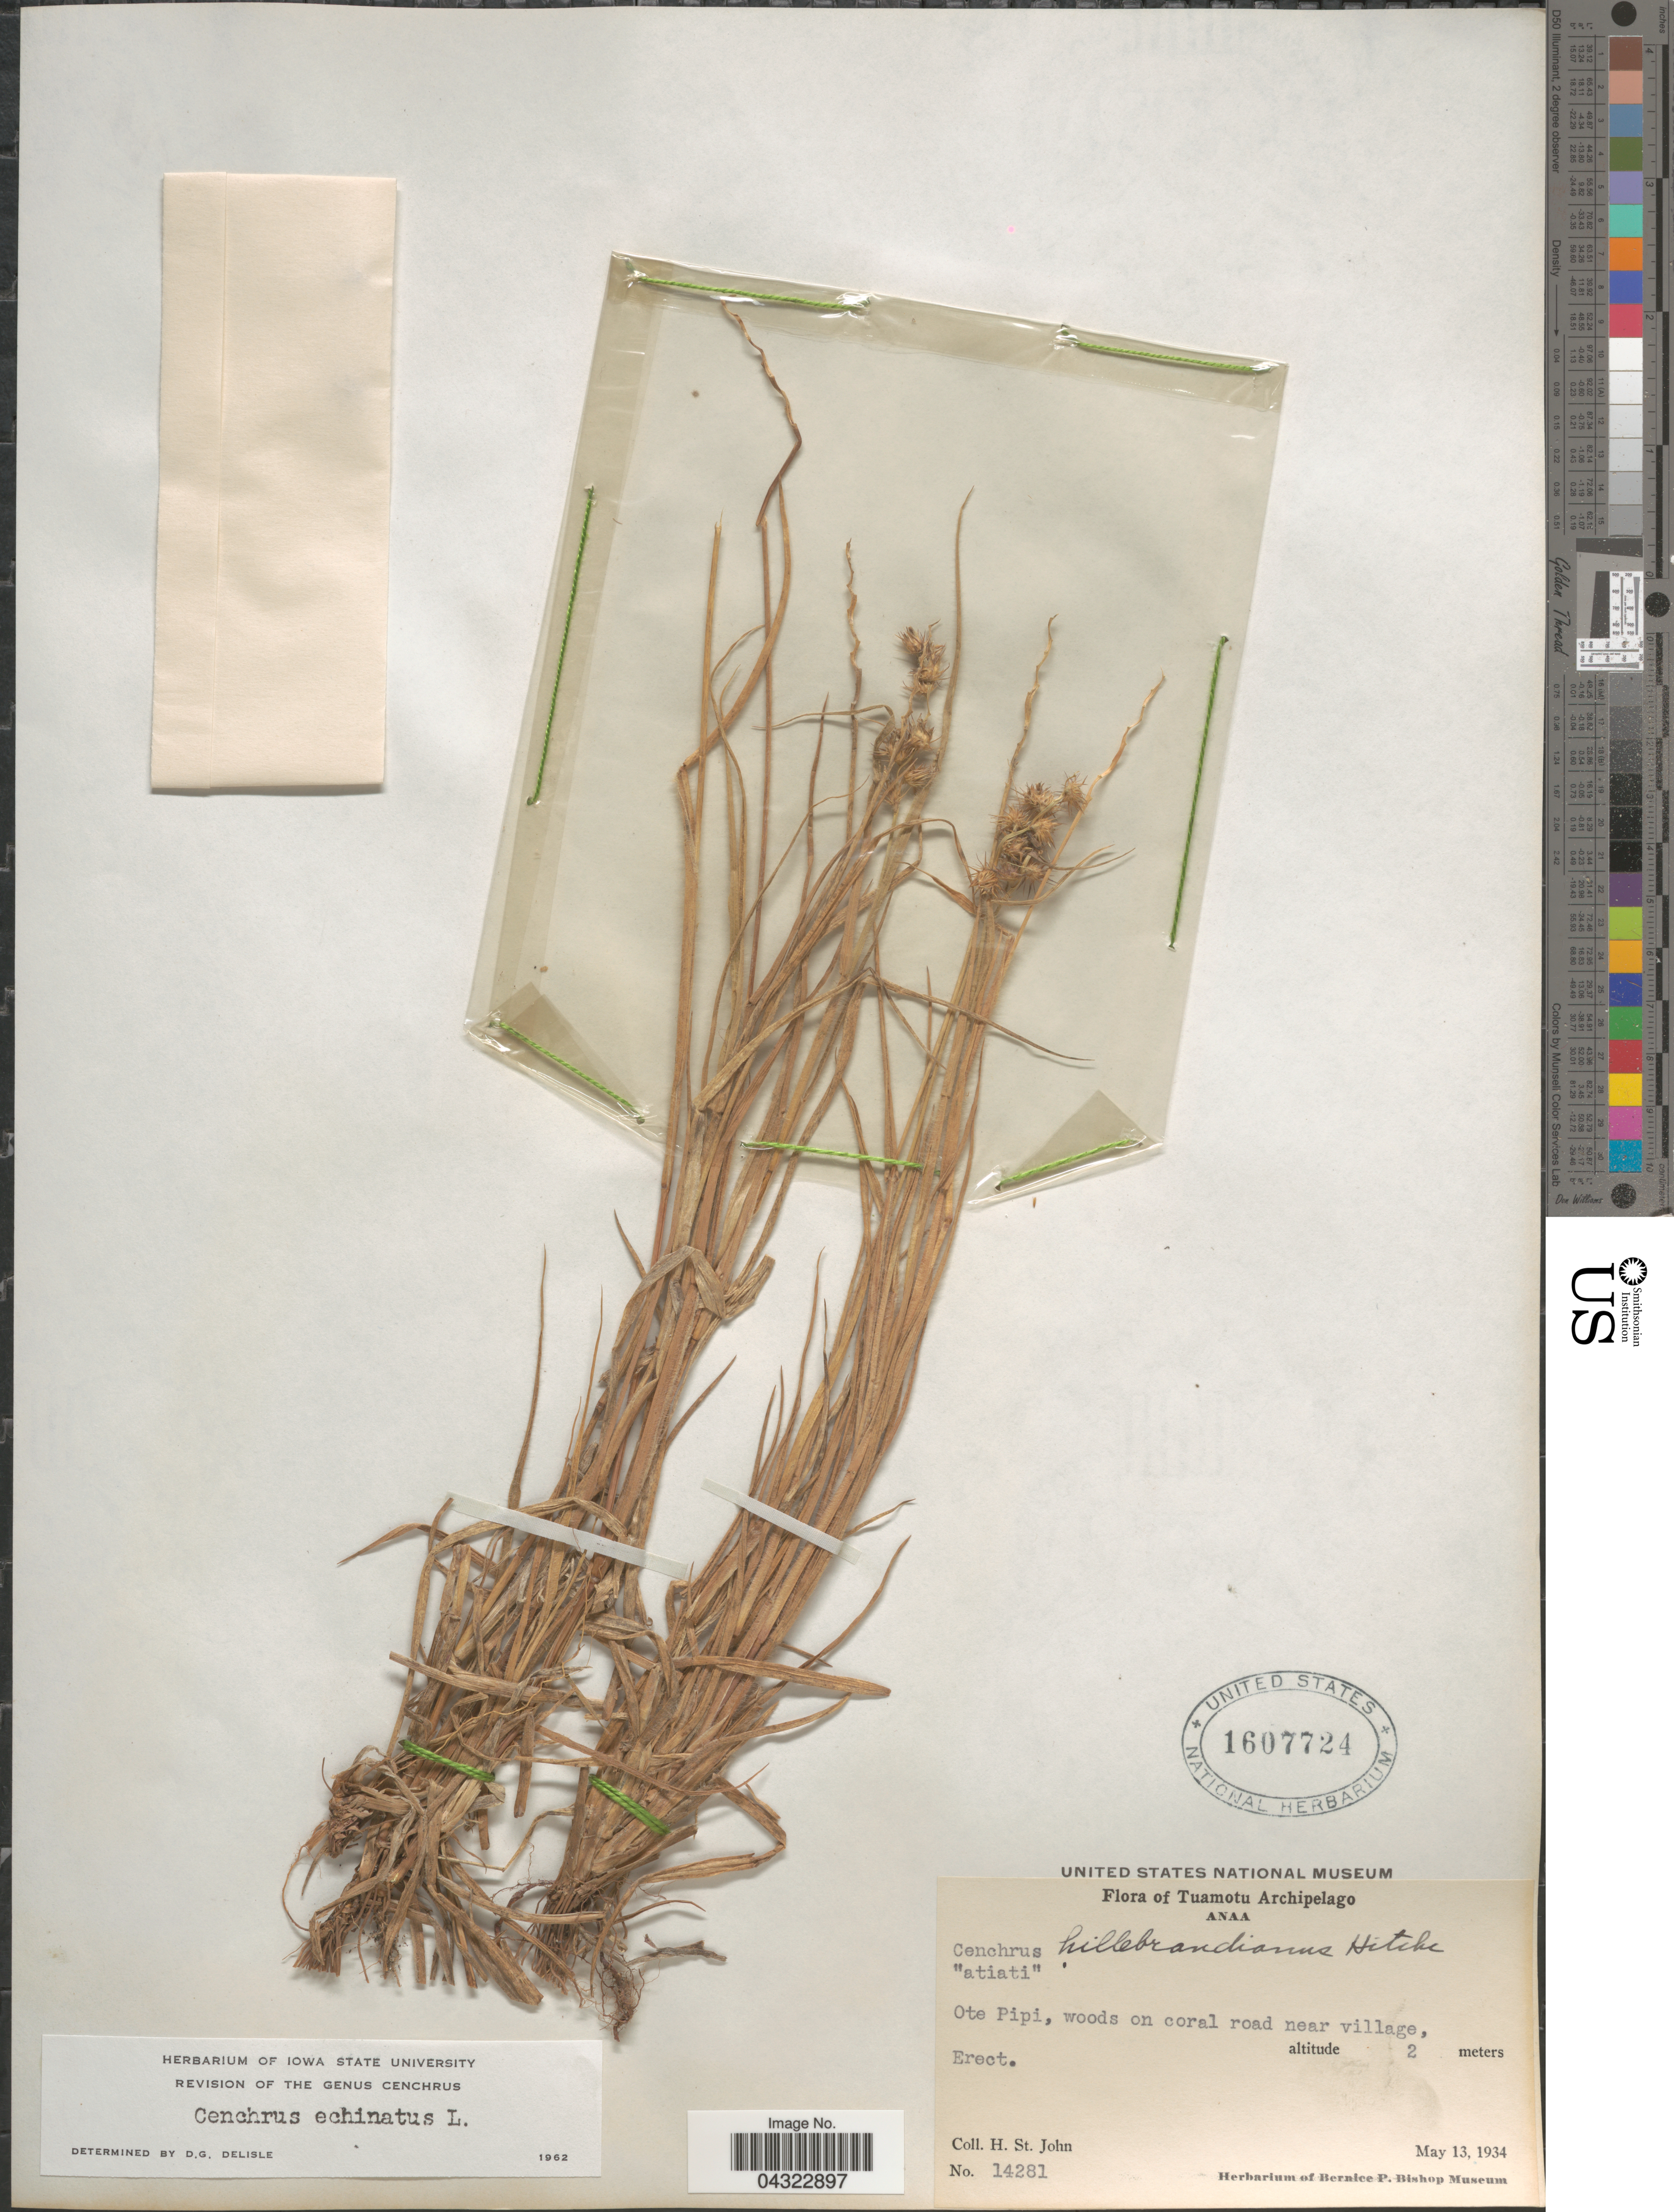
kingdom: Plantae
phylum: Tracheophyta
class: Liliopsida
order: Poales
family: Poaceae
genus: Cenchrus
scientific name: Cenchrus echinatus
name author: L.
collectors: H. St. John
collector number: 14281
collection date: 1934-05-13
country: French Polynesia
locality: Tuamotu Archipelago. Anaa. Ote Pipi, woods on coral road near village.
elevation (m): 2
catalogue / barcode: US 1607724